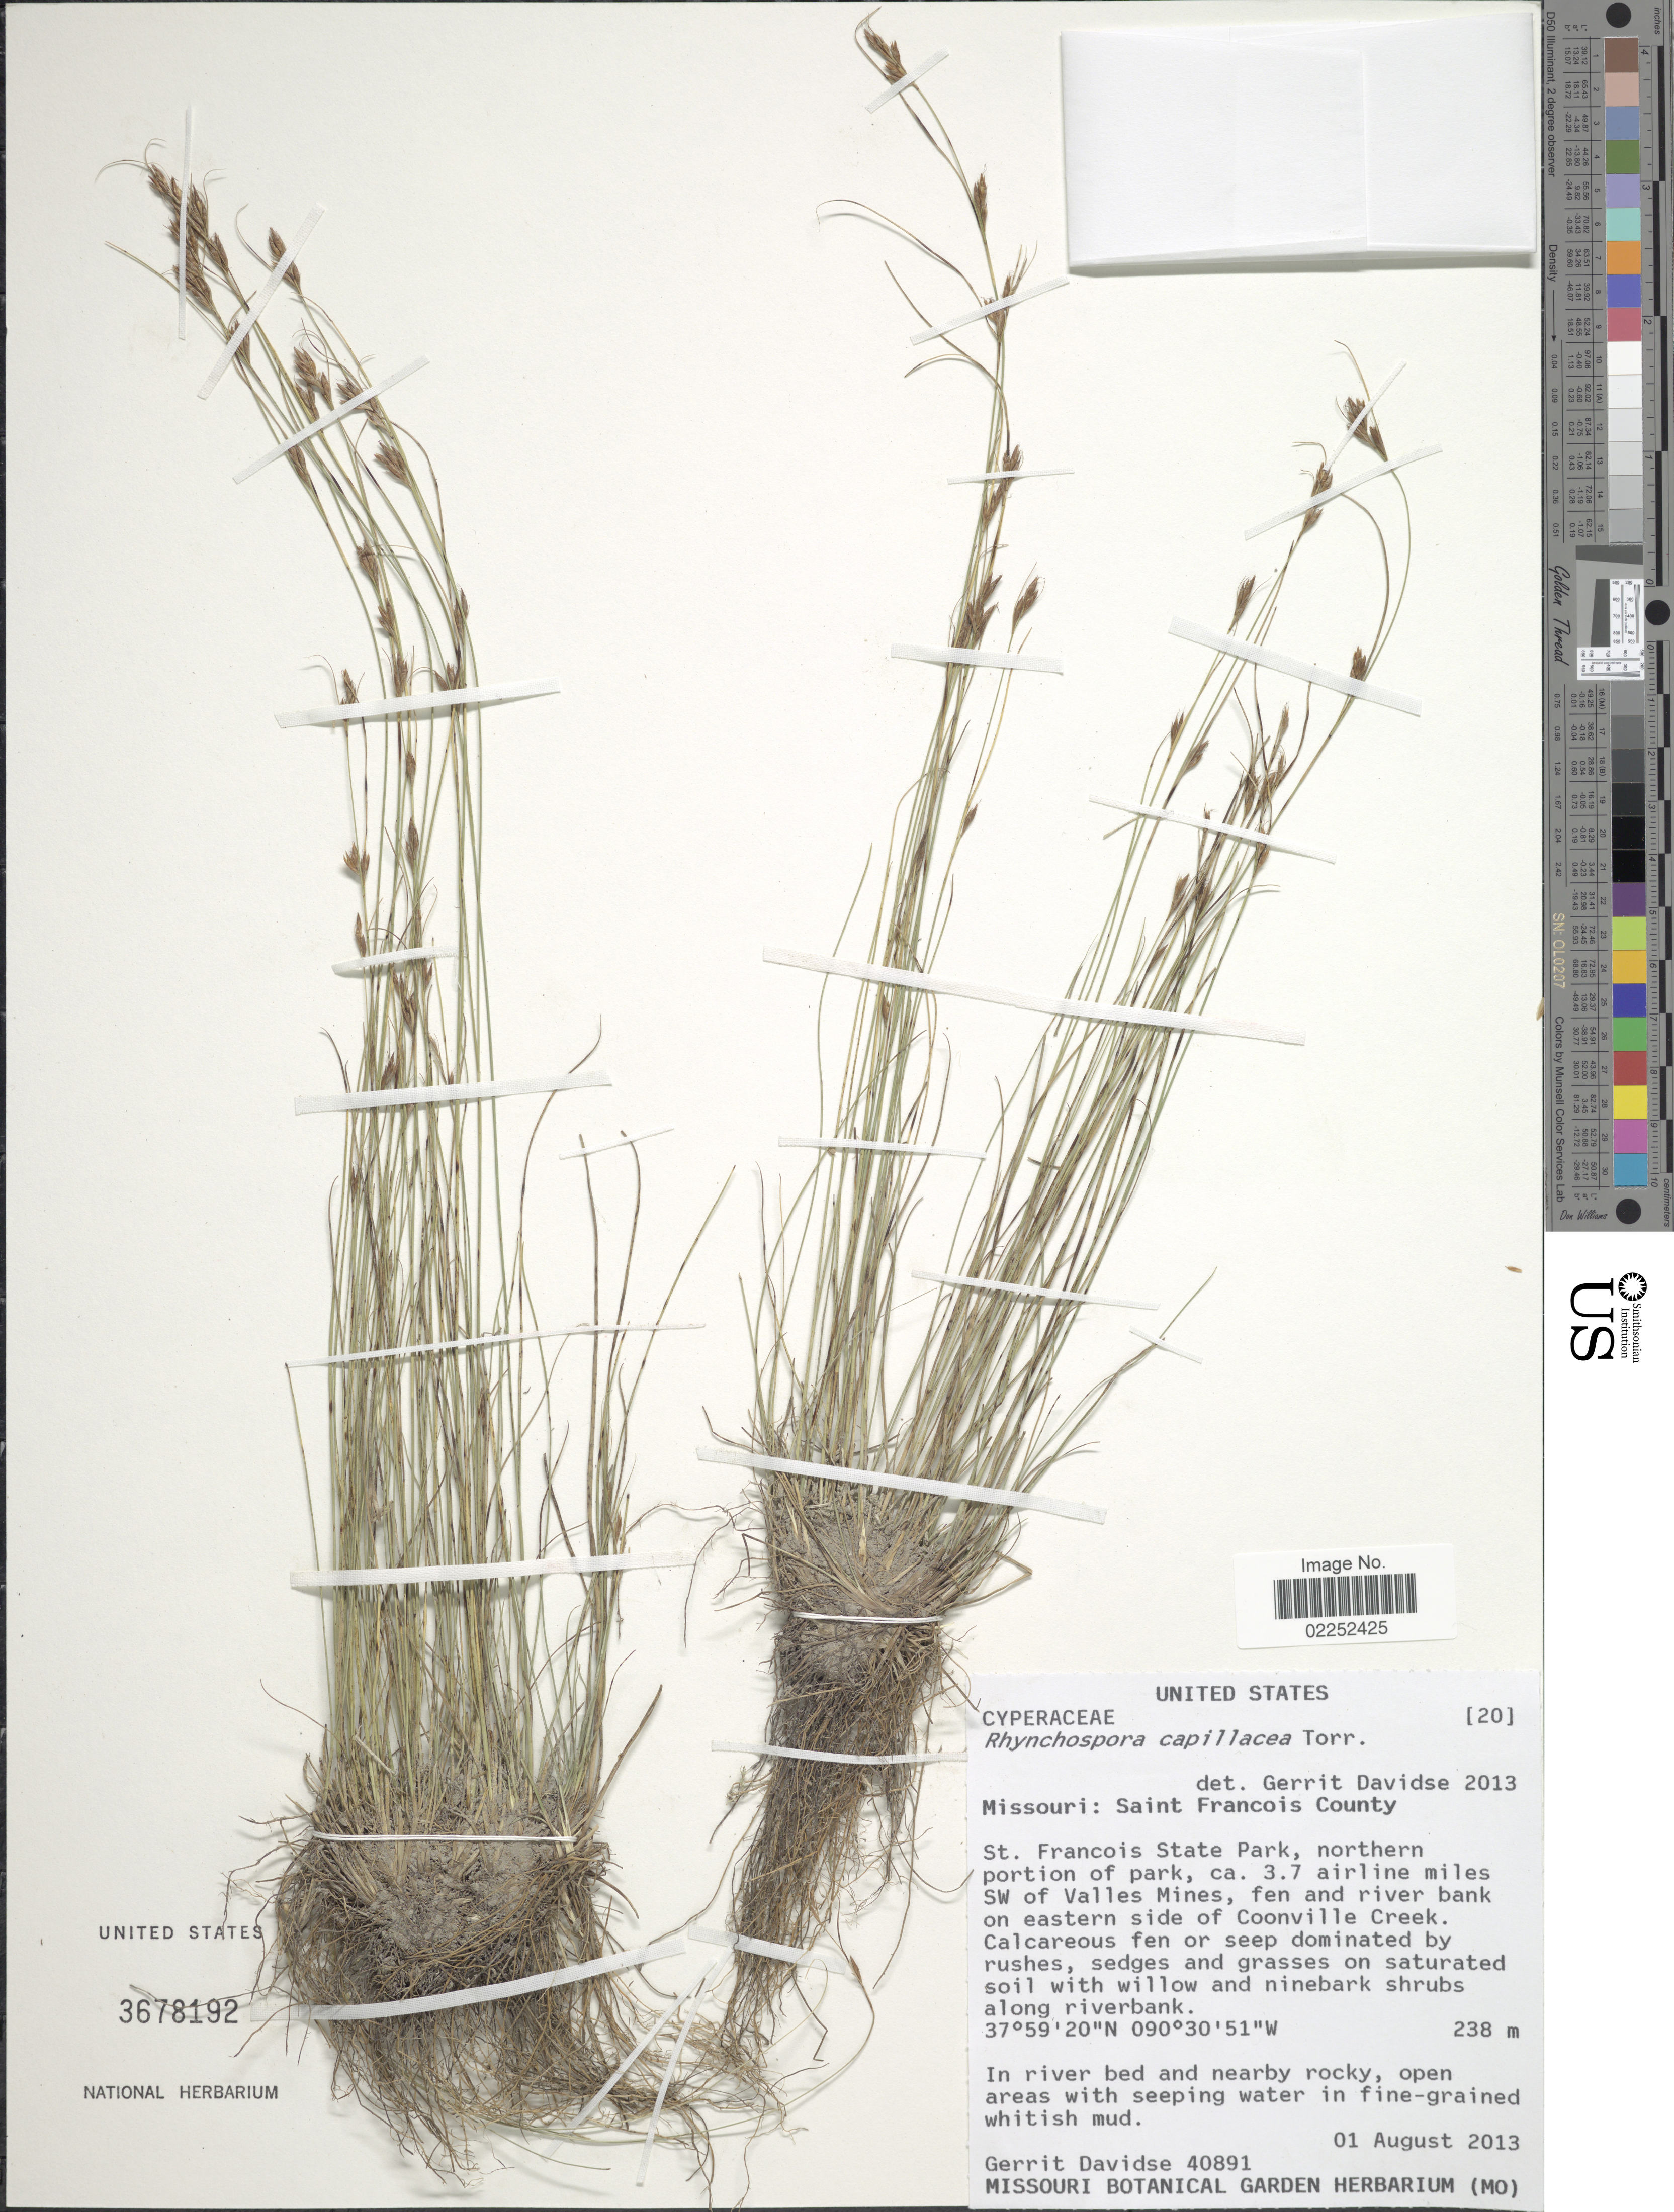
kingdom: Plantae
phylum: Tracheophyta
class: Liliopsida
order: Poales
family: Cyperaceae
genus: Rhynchospora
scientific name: Rhynchospora capillacea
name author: Torr.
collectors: G. Davidse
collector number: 40891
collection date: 2013-08-01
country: United States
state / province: Missouri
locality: Saint Francois County, St FRancois State Park, northern portion of park, ca 3.7 airline miles SW of Valles Mines, fen and river bank on eastern side of Coonville Creek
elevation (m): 238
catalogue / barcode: US 3678192